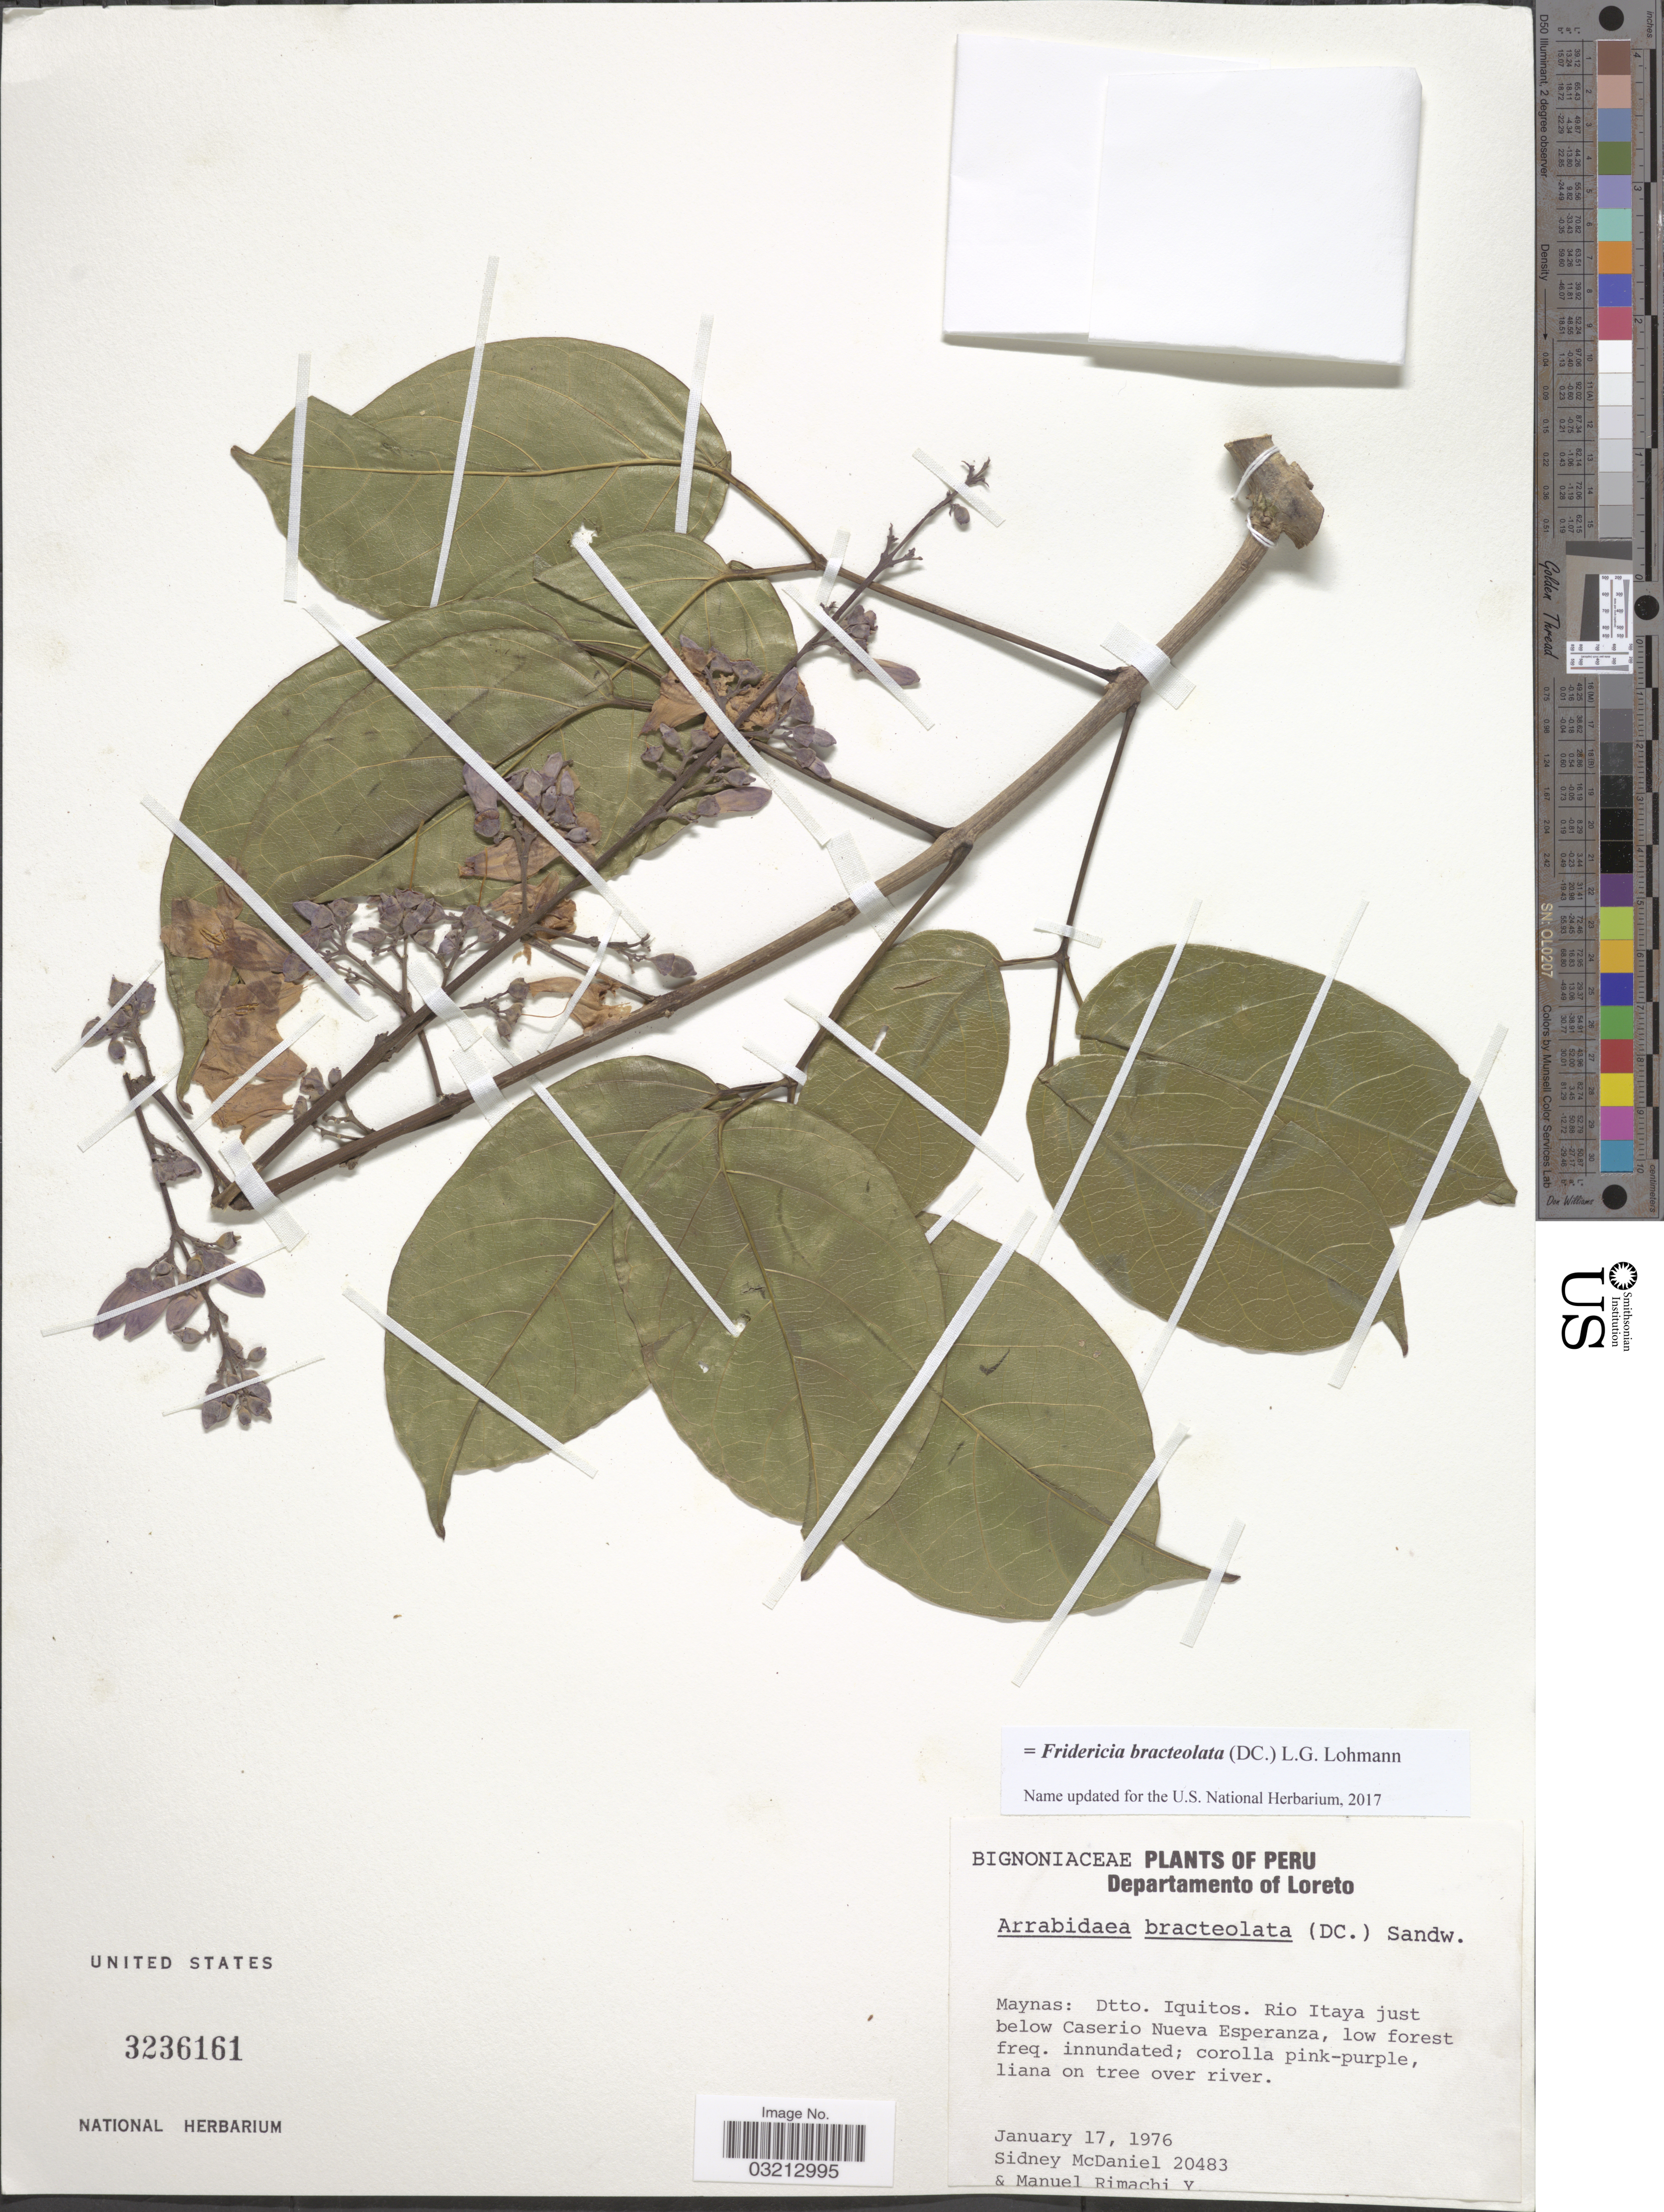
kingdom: Plantae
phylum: Tracheophyta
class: Magnoliopsida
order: Lamiales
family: Bignoniaceae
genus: Fridericia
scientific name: Fridericia bracteolata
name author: (DC.) L.G. Lohmann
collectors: S. McDaniel & M. Rimachi Y.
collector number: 20483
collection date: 1976-01-17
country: Peru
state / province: Loreto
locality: Departamento of Loreto. Maynas: Dtto. Iquitos. Rio Itaya just below Caserio Nueva Esperanza.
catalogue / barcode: US 3236161